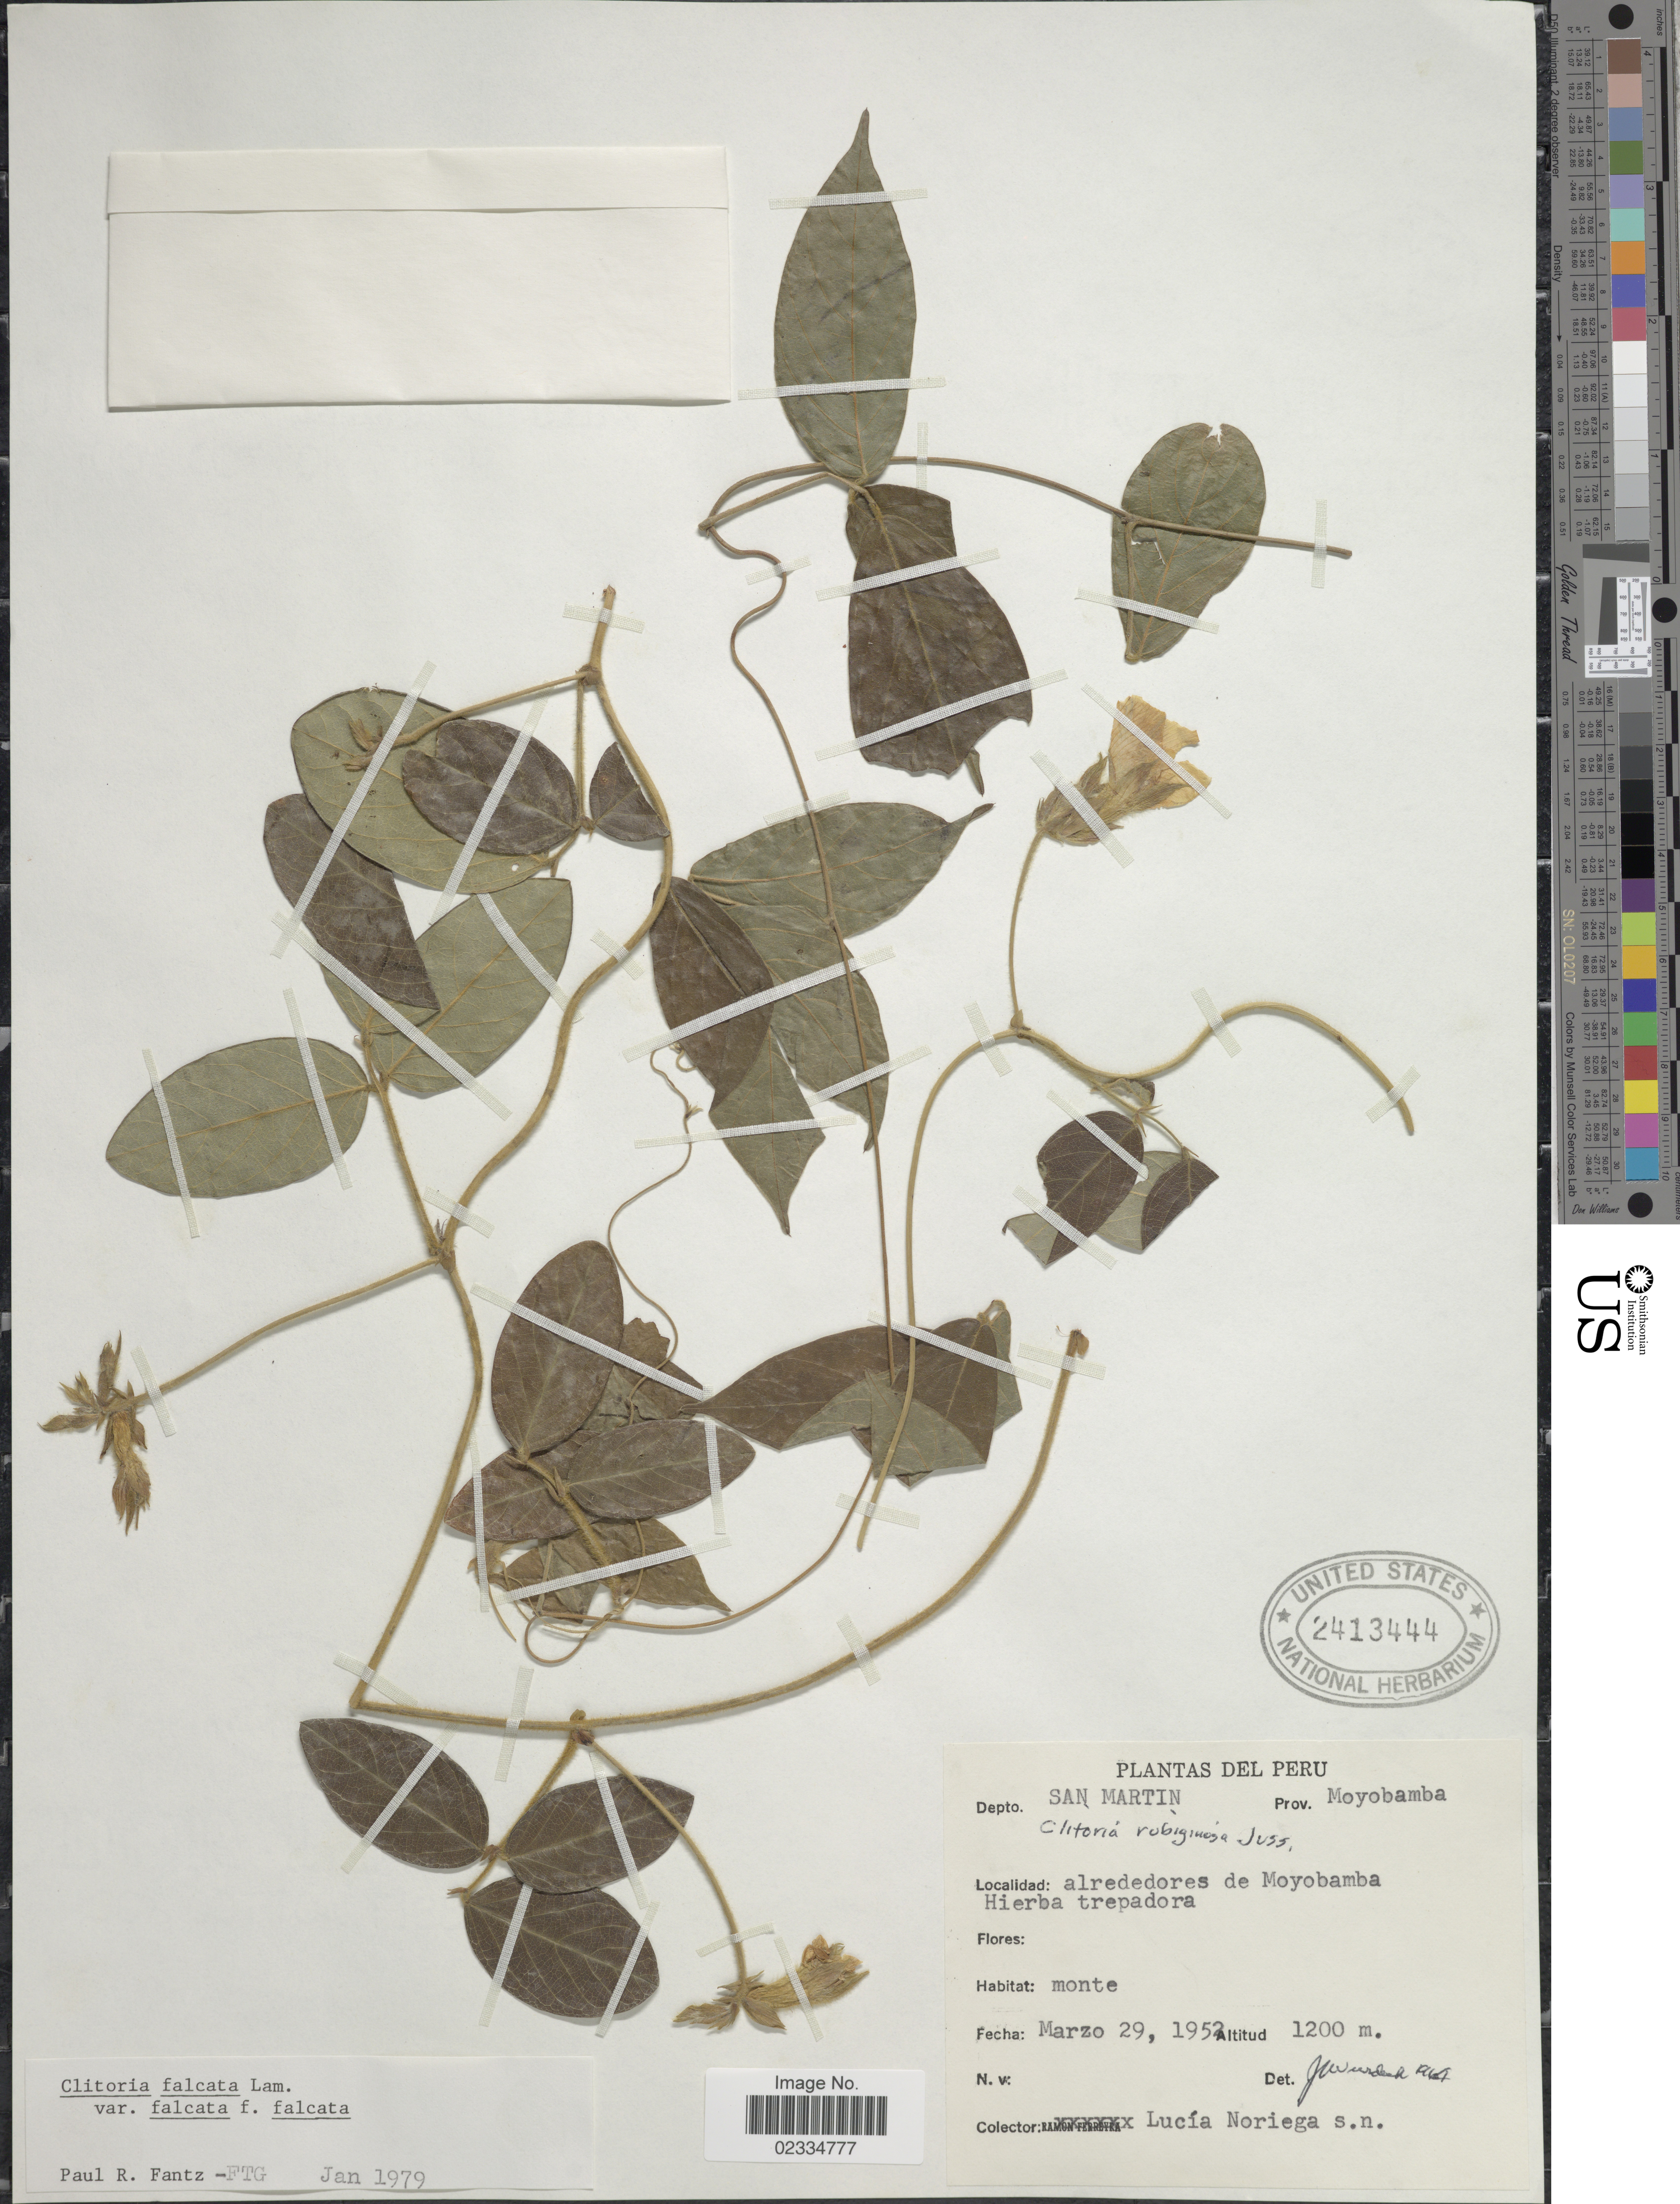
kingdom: Plantae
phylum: Tracheophyta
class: Magnoliopsida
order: Fabales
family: Fabaceae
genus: Clitoria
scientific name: Clitoria falcata var. falcata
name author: Lam.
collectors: L. Noriega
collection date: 1952-03-29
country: Peru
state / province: San Martín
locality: Prov. Moyobamba, alrededores de Moyobamba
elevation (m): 1200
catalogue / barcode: US 2413444